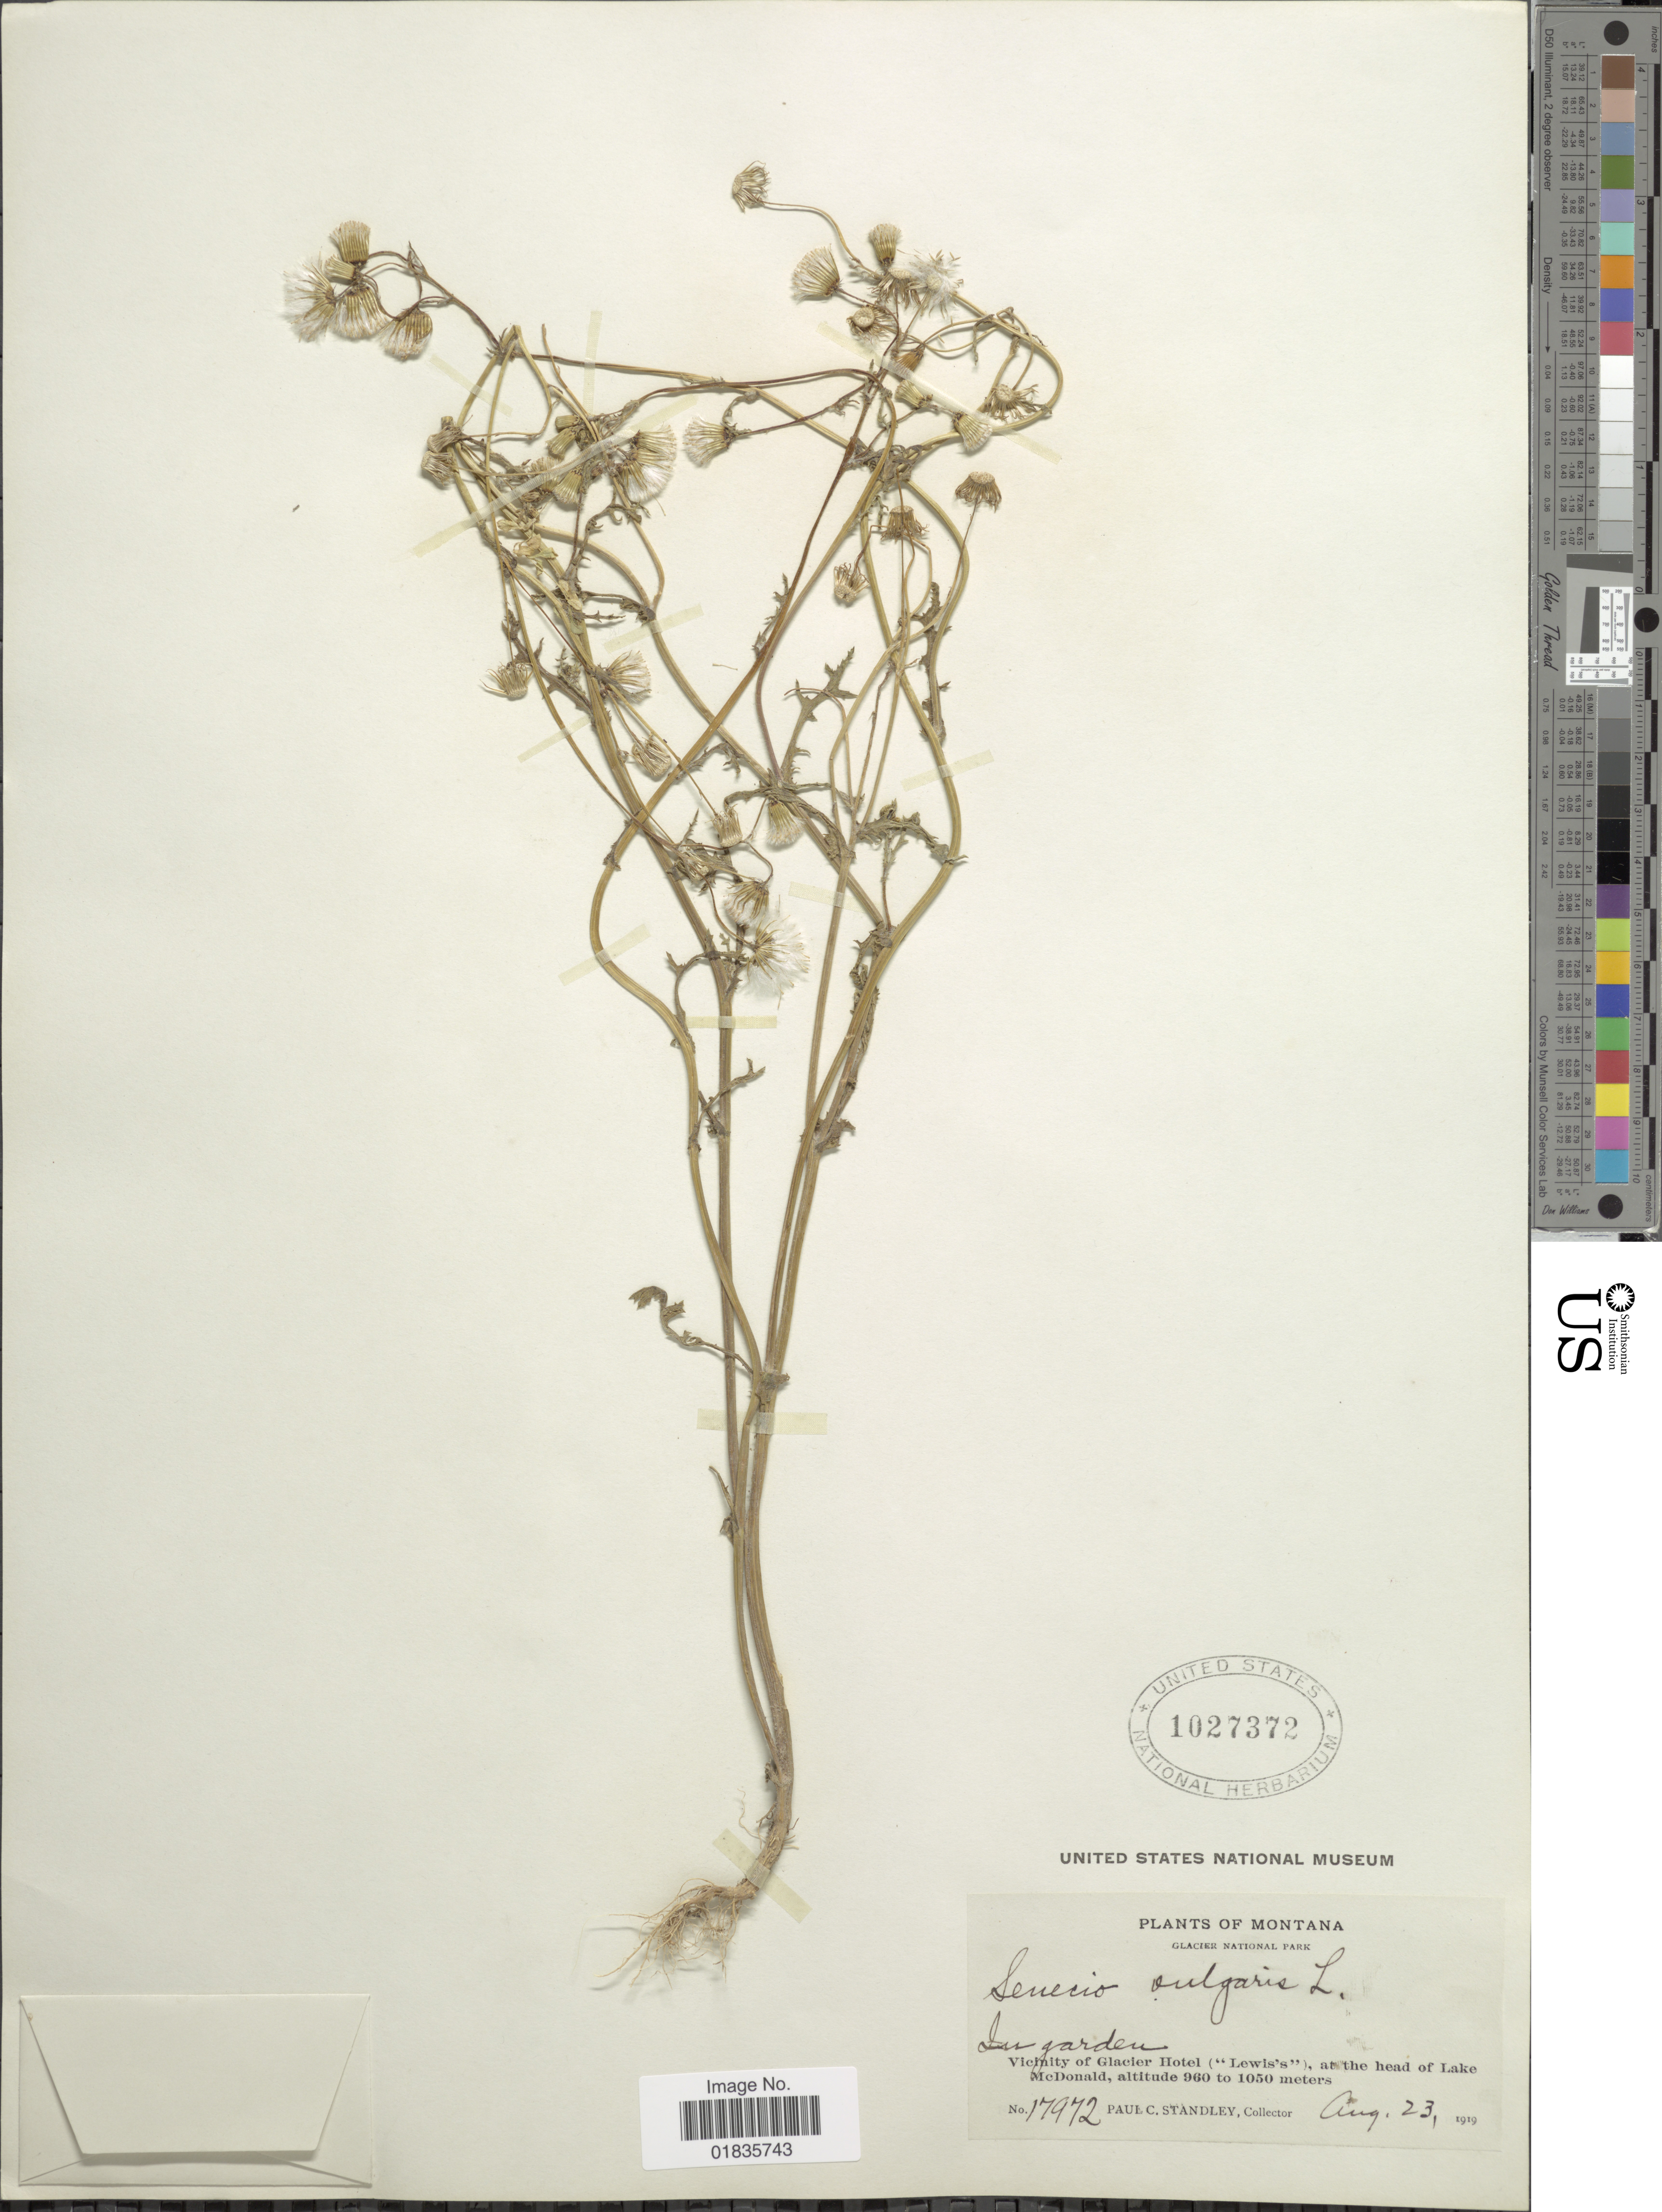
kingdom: Plantae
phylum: Tracheophyta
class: Magnoliopsida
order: Asterales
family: Asteraceae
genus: Senecio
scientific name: Senecio vulgaris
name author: L.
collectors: P. C. Standley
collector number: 17972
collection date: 1919-08-23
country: United States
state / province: Montana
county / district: Flathead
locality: Glacier National Park, in garden, vicinity of Glacier Hotel ( "Lewis"), at the head of Lake McDonald.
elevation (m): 960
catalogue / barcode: US 1027372